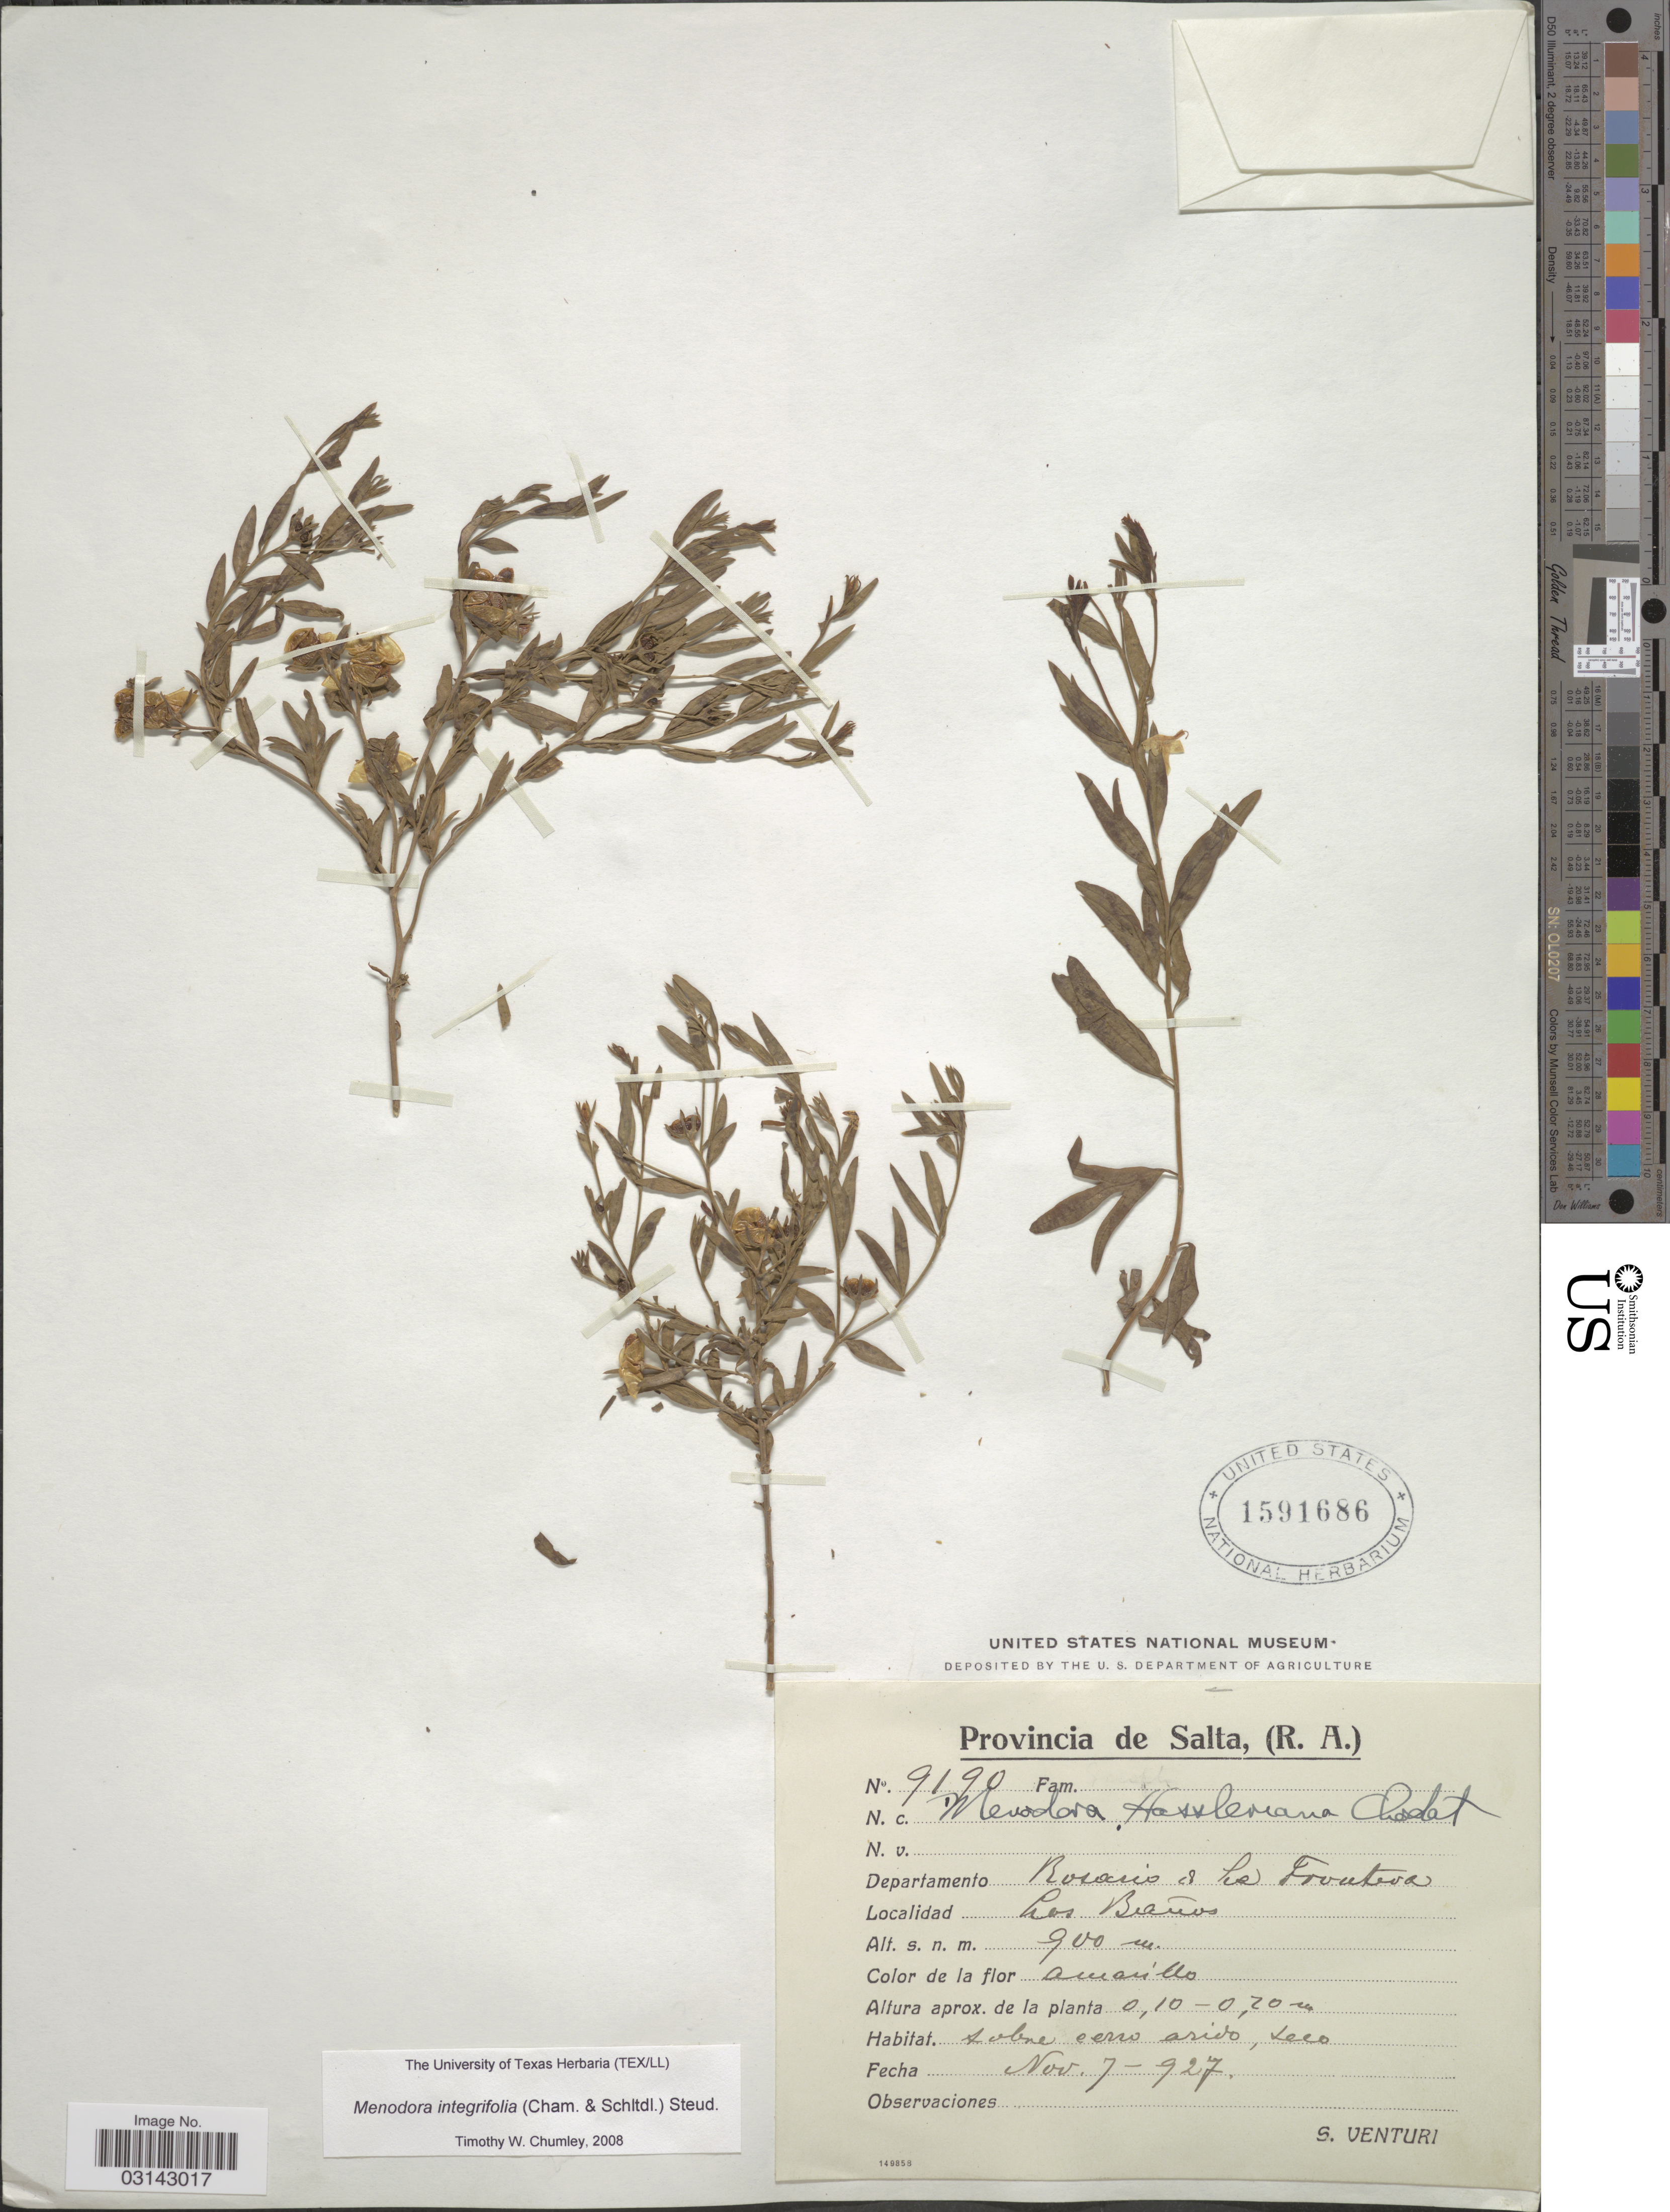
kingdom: Plantae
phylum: Tracheophyta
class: Magnoliopsida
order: Lamiales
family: Oleaceae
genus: Menodora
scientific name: Menodora integrifolia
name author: (Cham. & Schltdl.) Steud.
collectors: S. Venturi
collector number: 9190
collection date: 1927-11-07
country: Argentina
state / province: Salta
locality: Departamento Rosario de La Frontera. Los Baños.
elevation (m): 900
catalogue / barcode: US 1591686